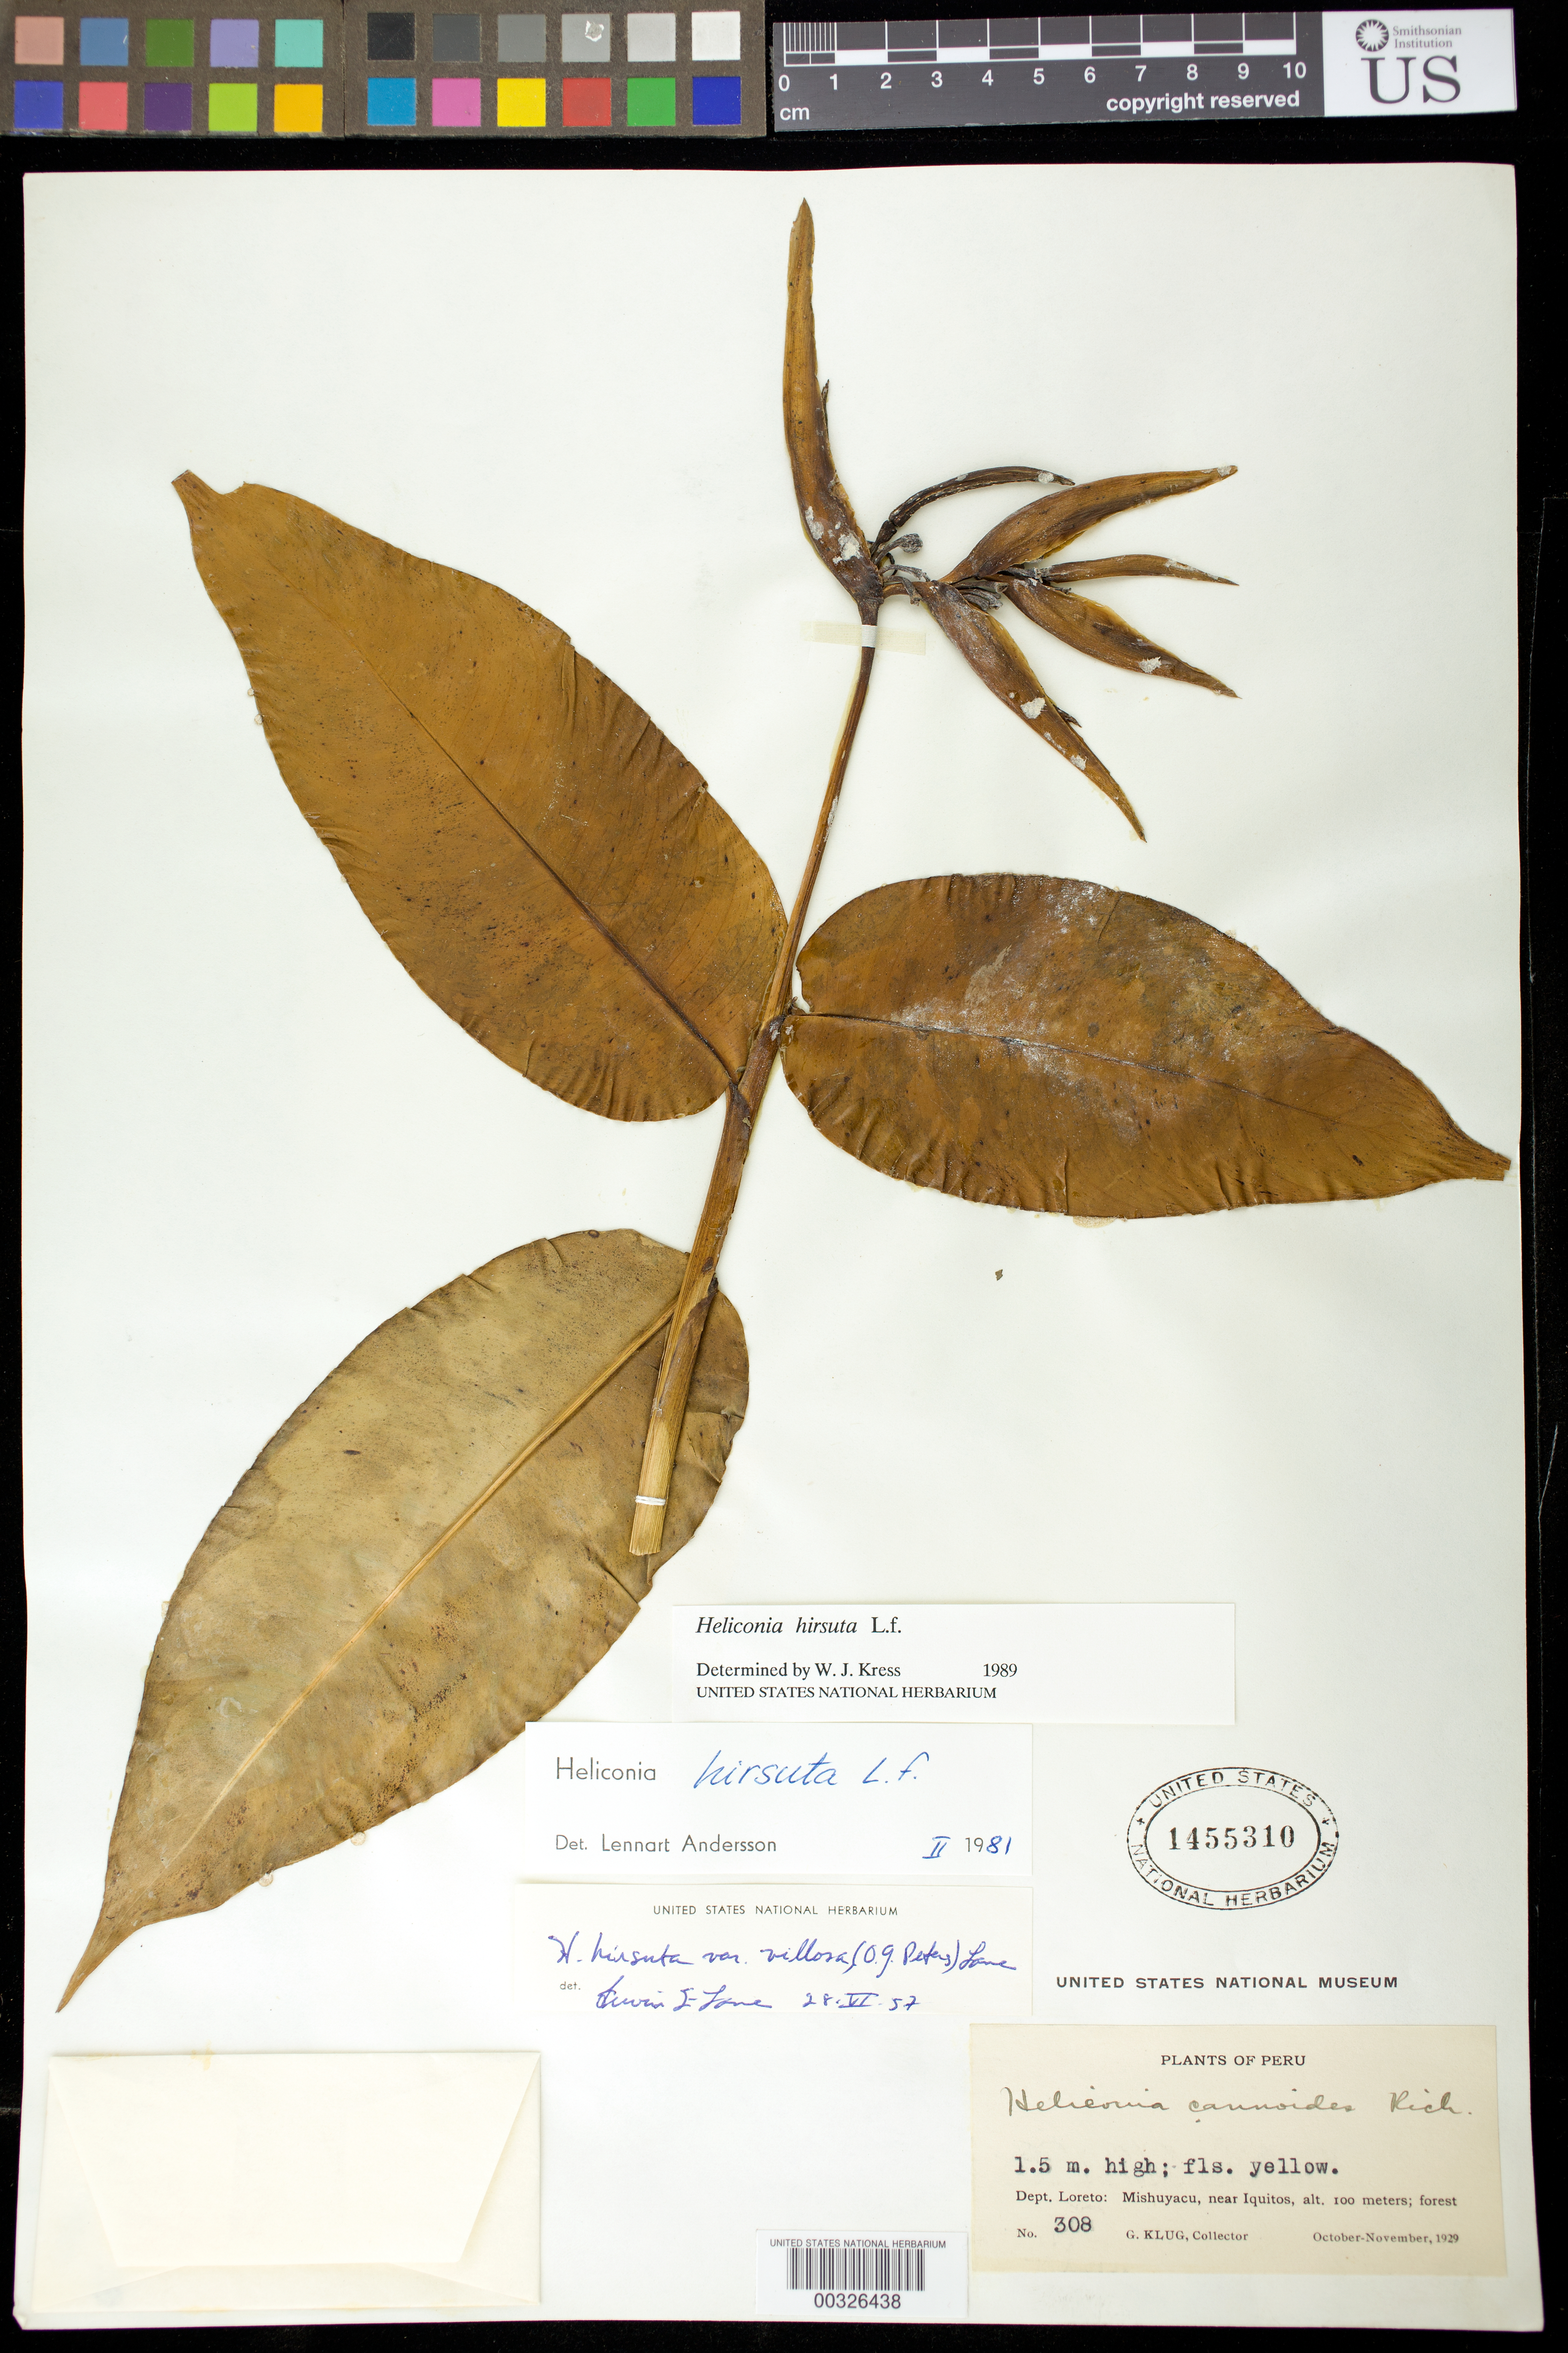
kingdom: Plantae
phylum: Tracheophyta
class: Liliopsida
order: Zingiberales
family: Heliconiaceae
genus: Heliconia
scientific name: Heliconia hirsuta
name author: L. f.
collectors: G. Klug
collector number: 308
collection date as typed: Oct 1929 to -- Nov 1929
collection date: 1929-10/1929-11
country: Peru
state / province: Loreto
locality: Mishuyacu, near Iquitos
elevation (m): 100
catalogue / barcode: US 1455310